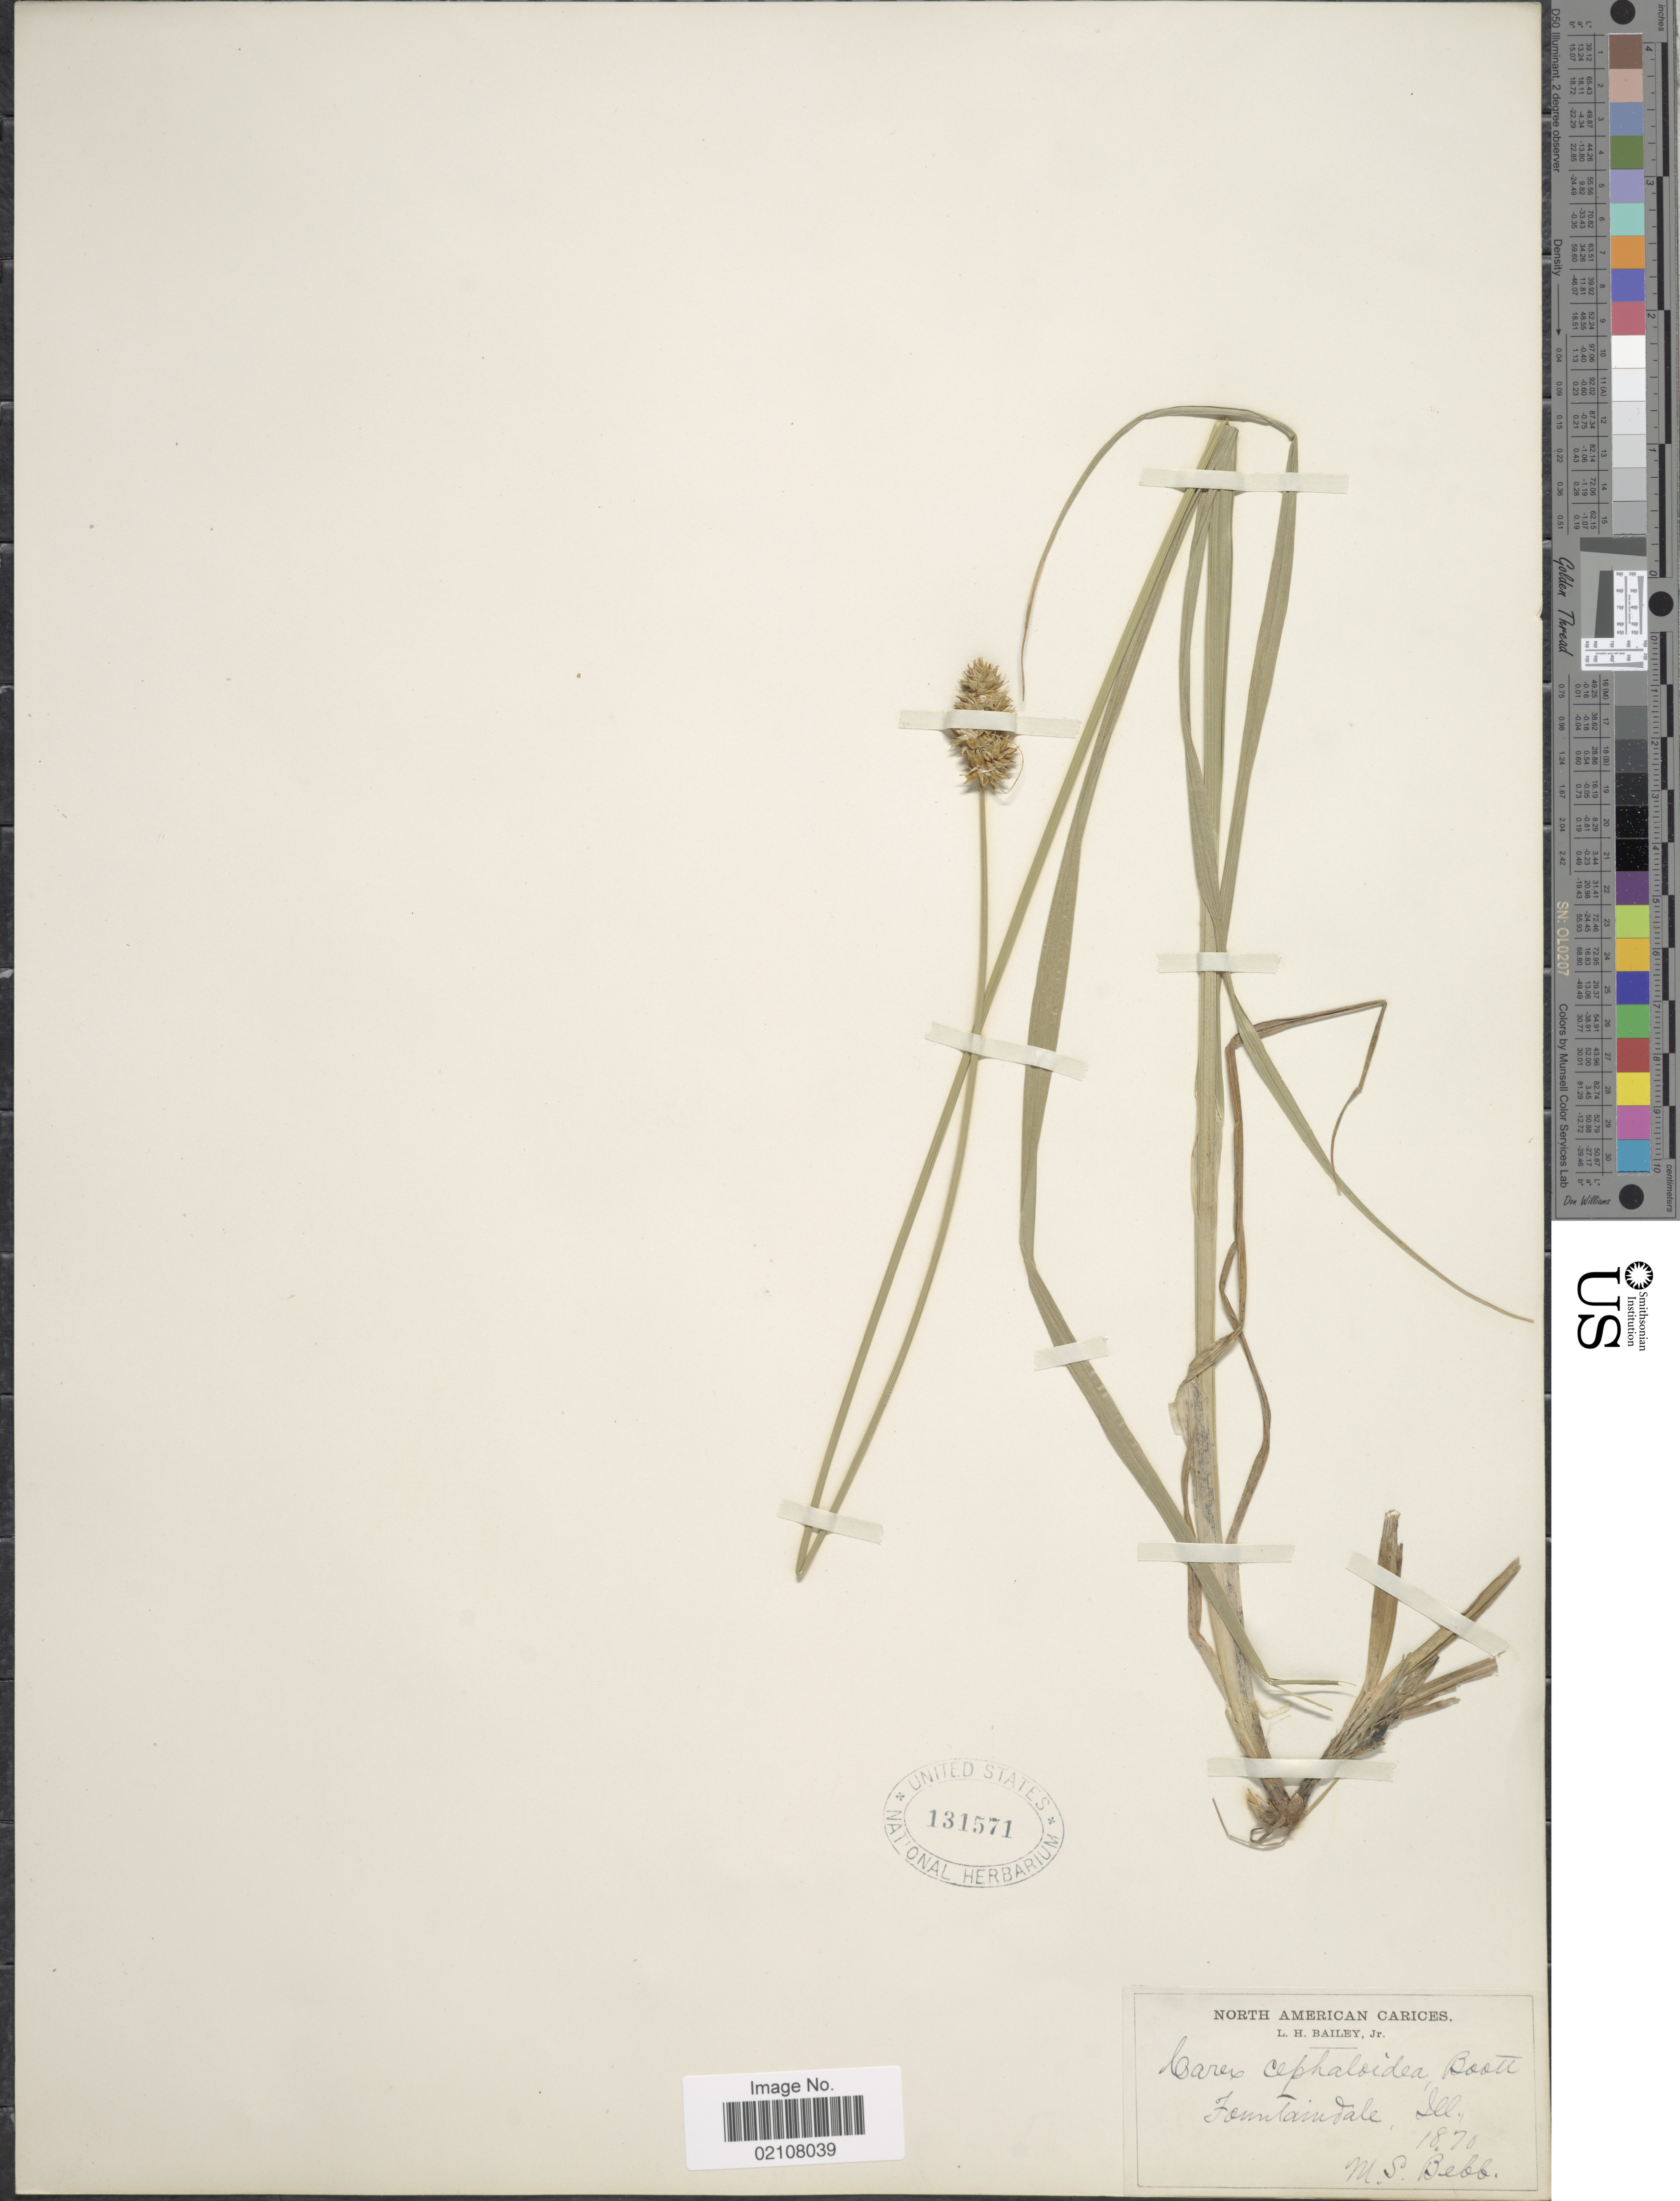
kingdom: Plantae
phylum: Tracheophyta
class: Liliopsida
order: Poales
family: Cyperaceae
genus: Carex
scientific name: Carex cephaloidea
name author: (Dewey) Dewey ex Boott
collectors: M. Bebb & L. H. Bailey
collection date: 1870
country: United States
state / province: Illinois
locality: North American Carices, Fountaindale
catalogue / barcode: US 131571